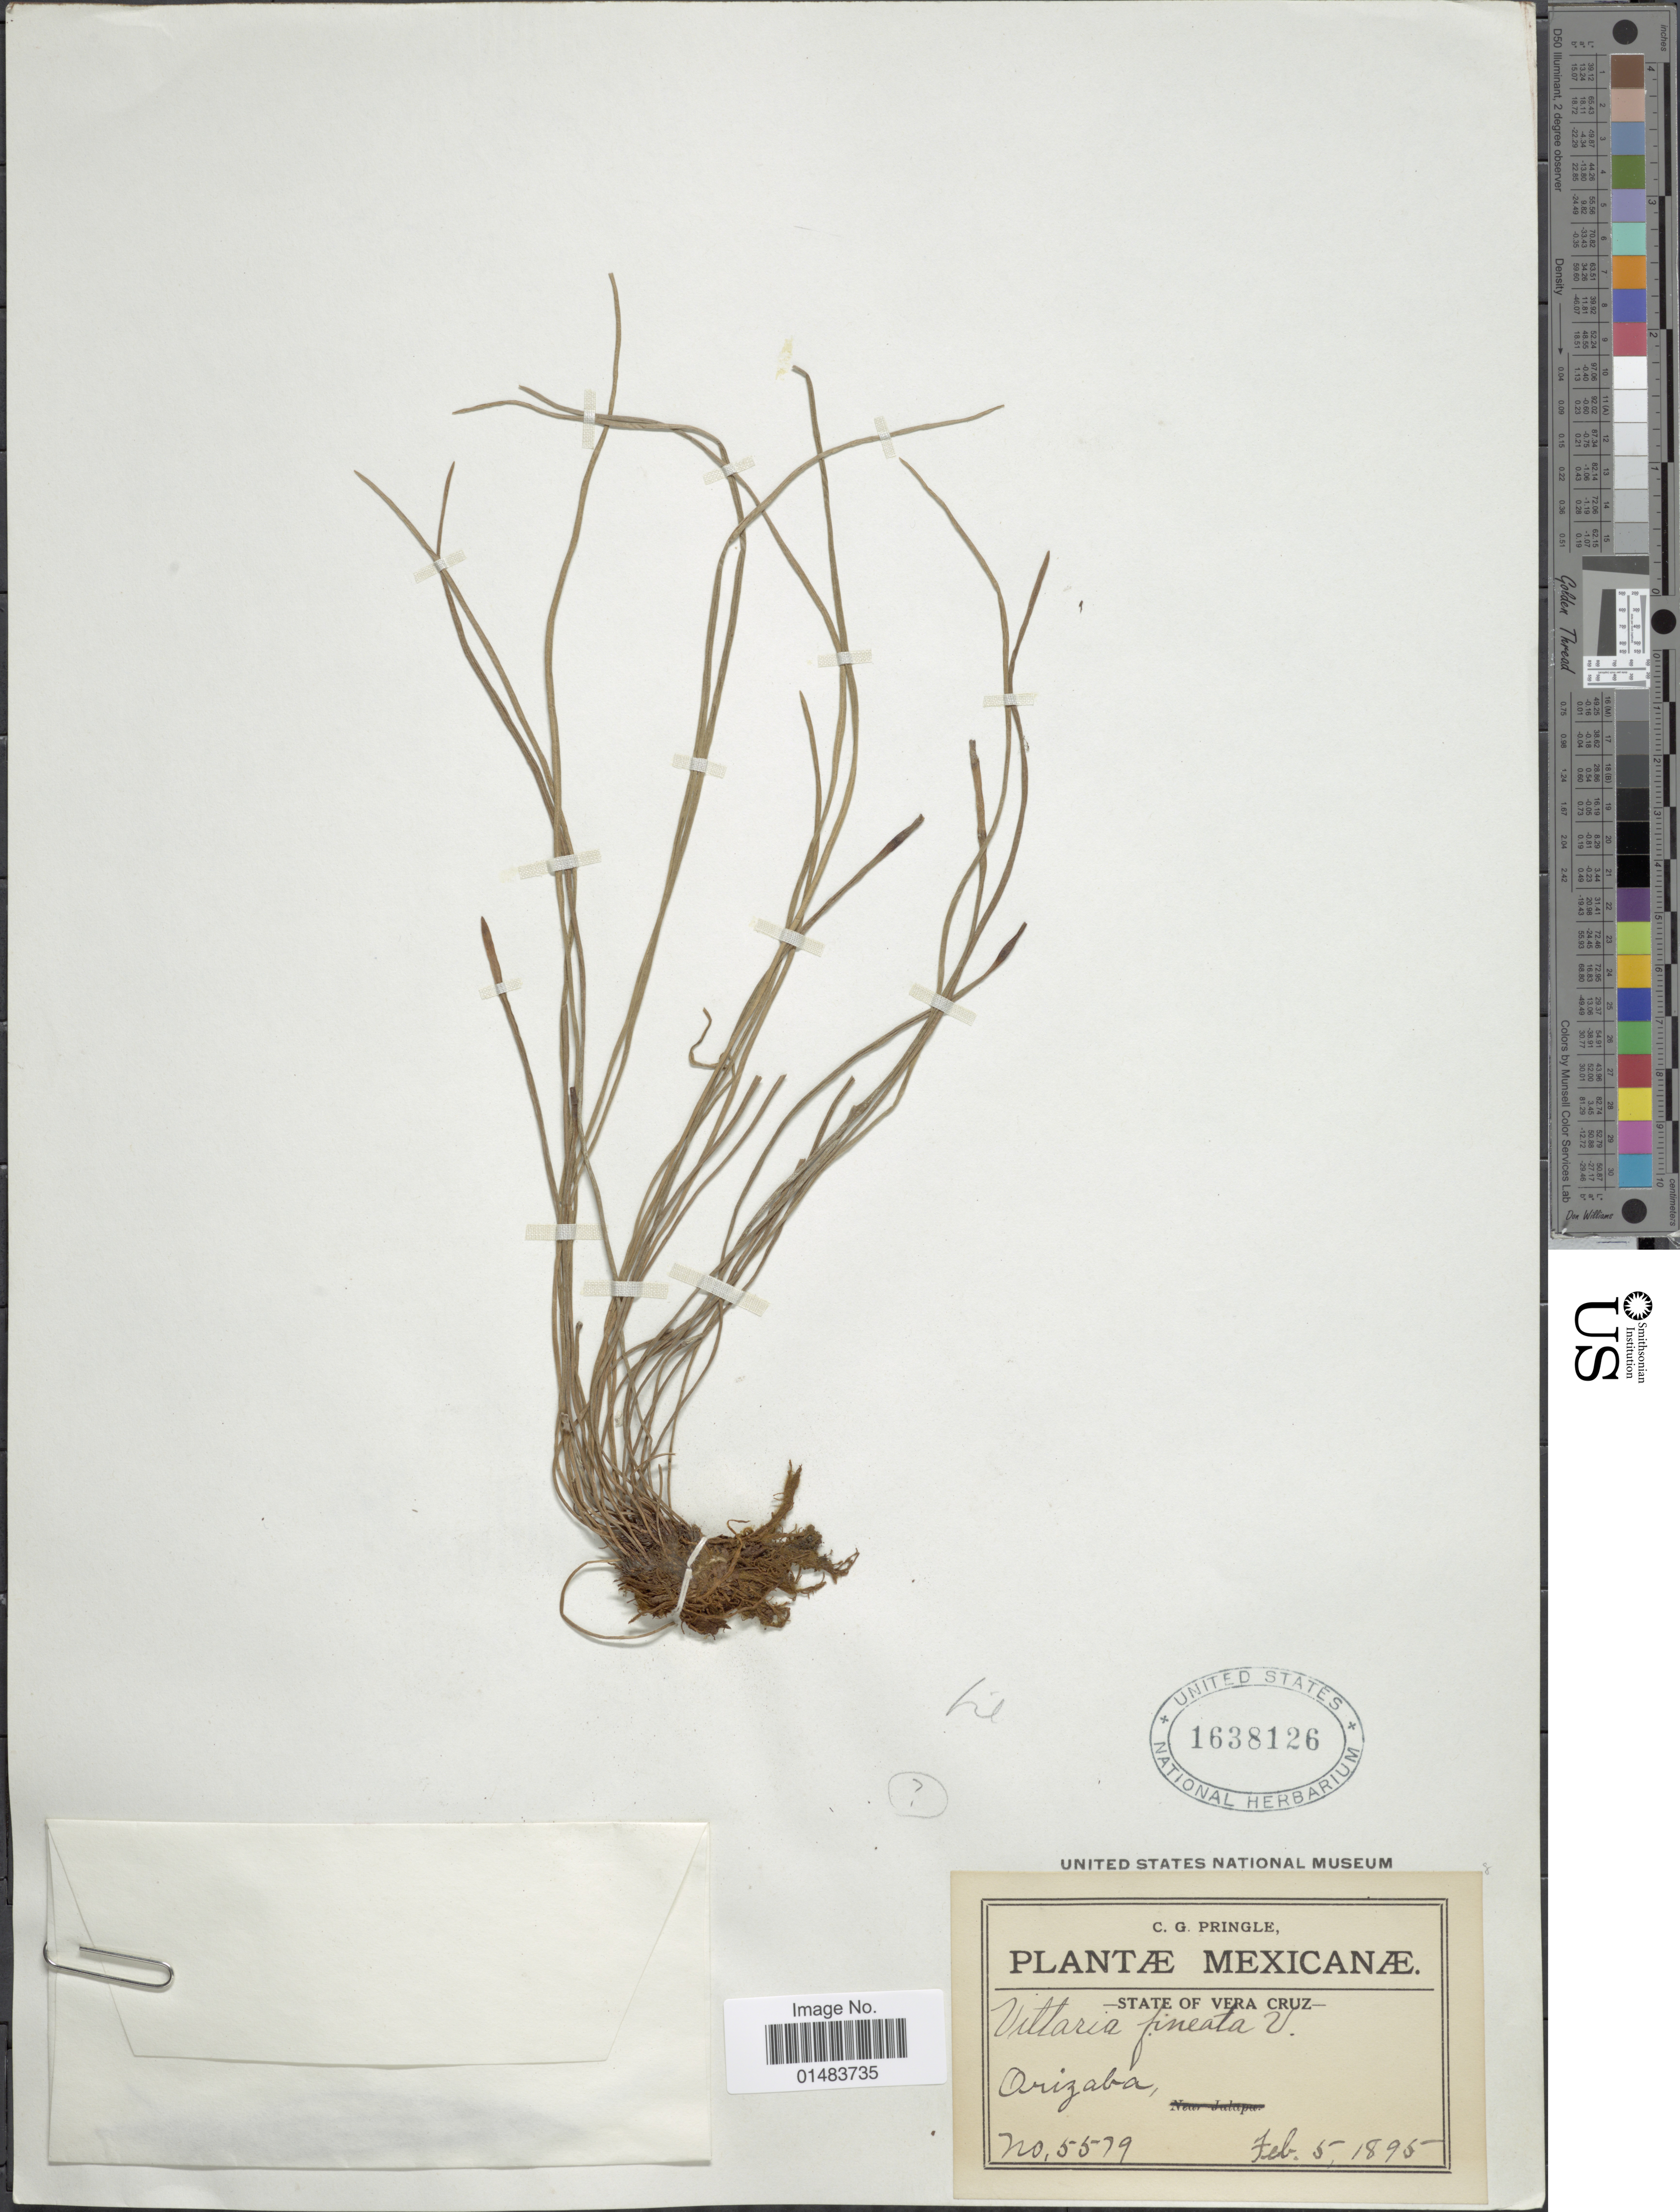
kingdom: Plantae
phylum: Tracheophyta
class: Polypodiopsida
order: Polypodiales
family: Pteridaceae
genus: Vittaria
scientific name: Vittaria lineata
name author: (L.) Sm.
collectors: C. G. Pringle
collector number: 5579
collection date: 1895-02-05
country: Mexico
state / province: Veracruz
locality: Orizaba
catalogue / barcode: US 1638126